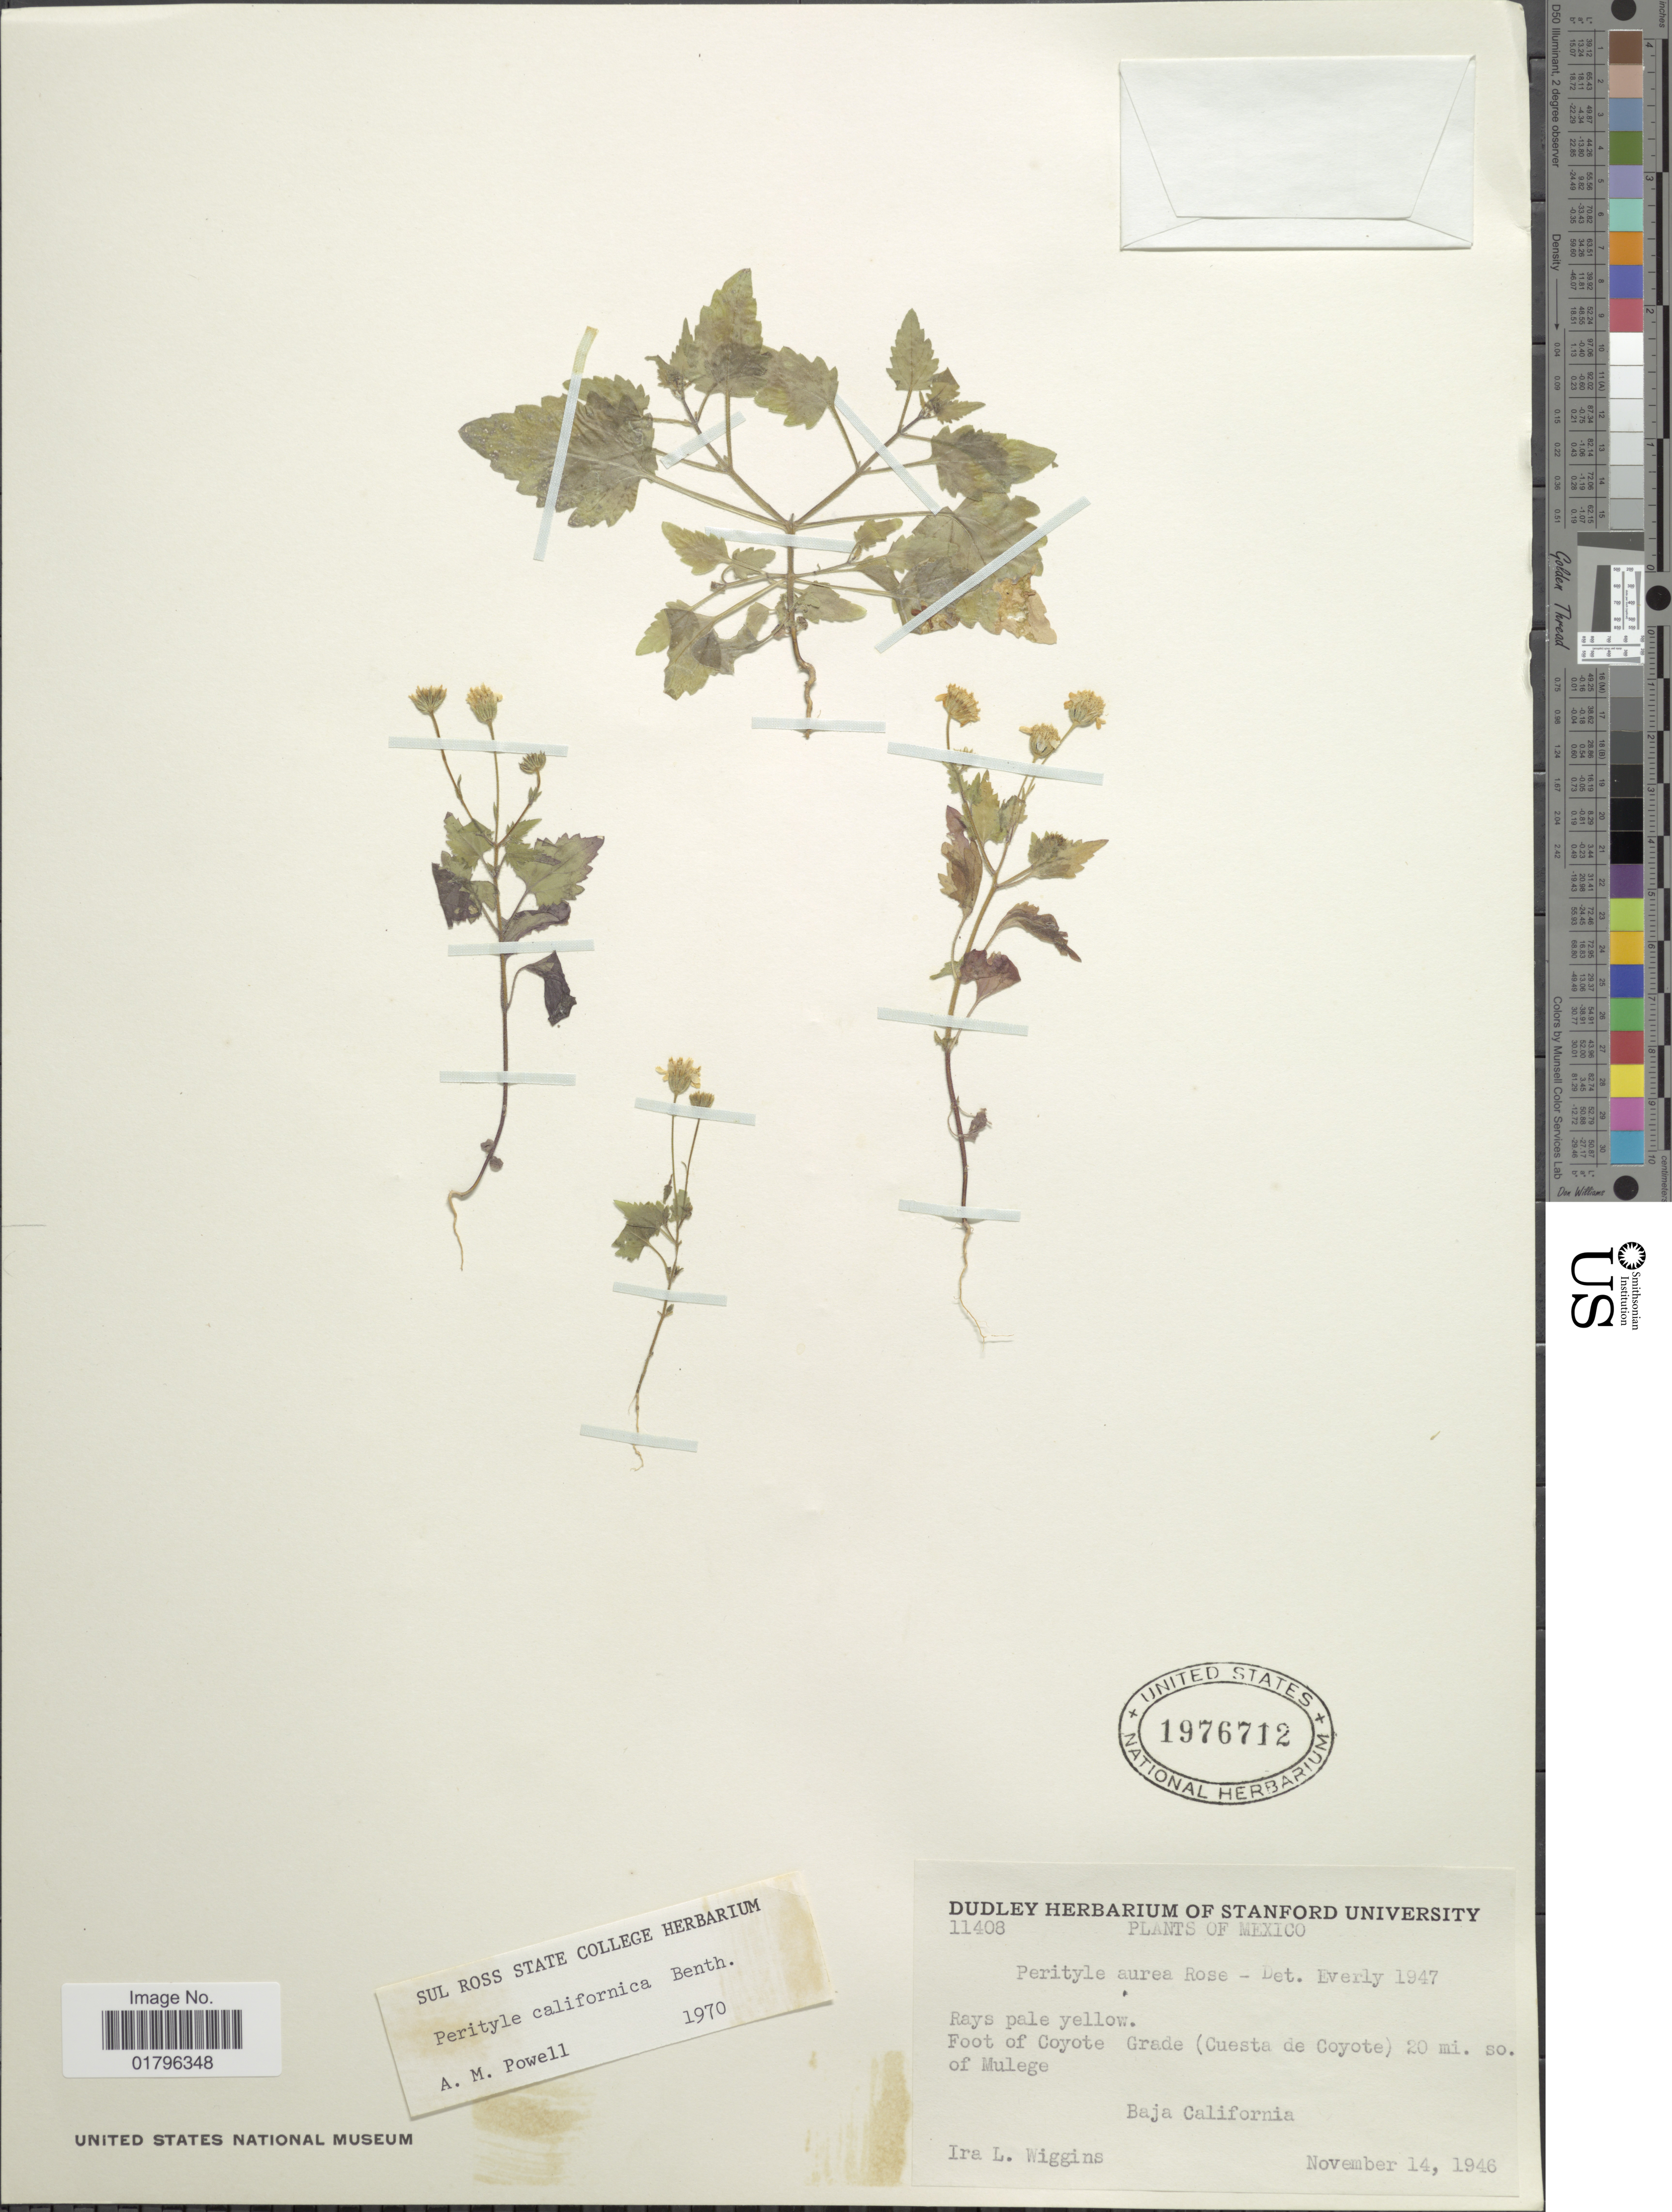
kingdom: Plantae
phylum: Tracheophyta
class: Magnoliopsida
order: Asterales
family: Asteraceae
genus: Perityle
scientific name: Perityle californica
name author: Benth.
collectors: I. L. Wiggins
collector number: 11408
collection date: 1946-11-14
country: Mexico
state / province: Baja California Sur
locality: Foot of Coyote Grade (Cuesta de Coyote) 20 mi so. of Mulege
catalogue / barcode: US 1976712